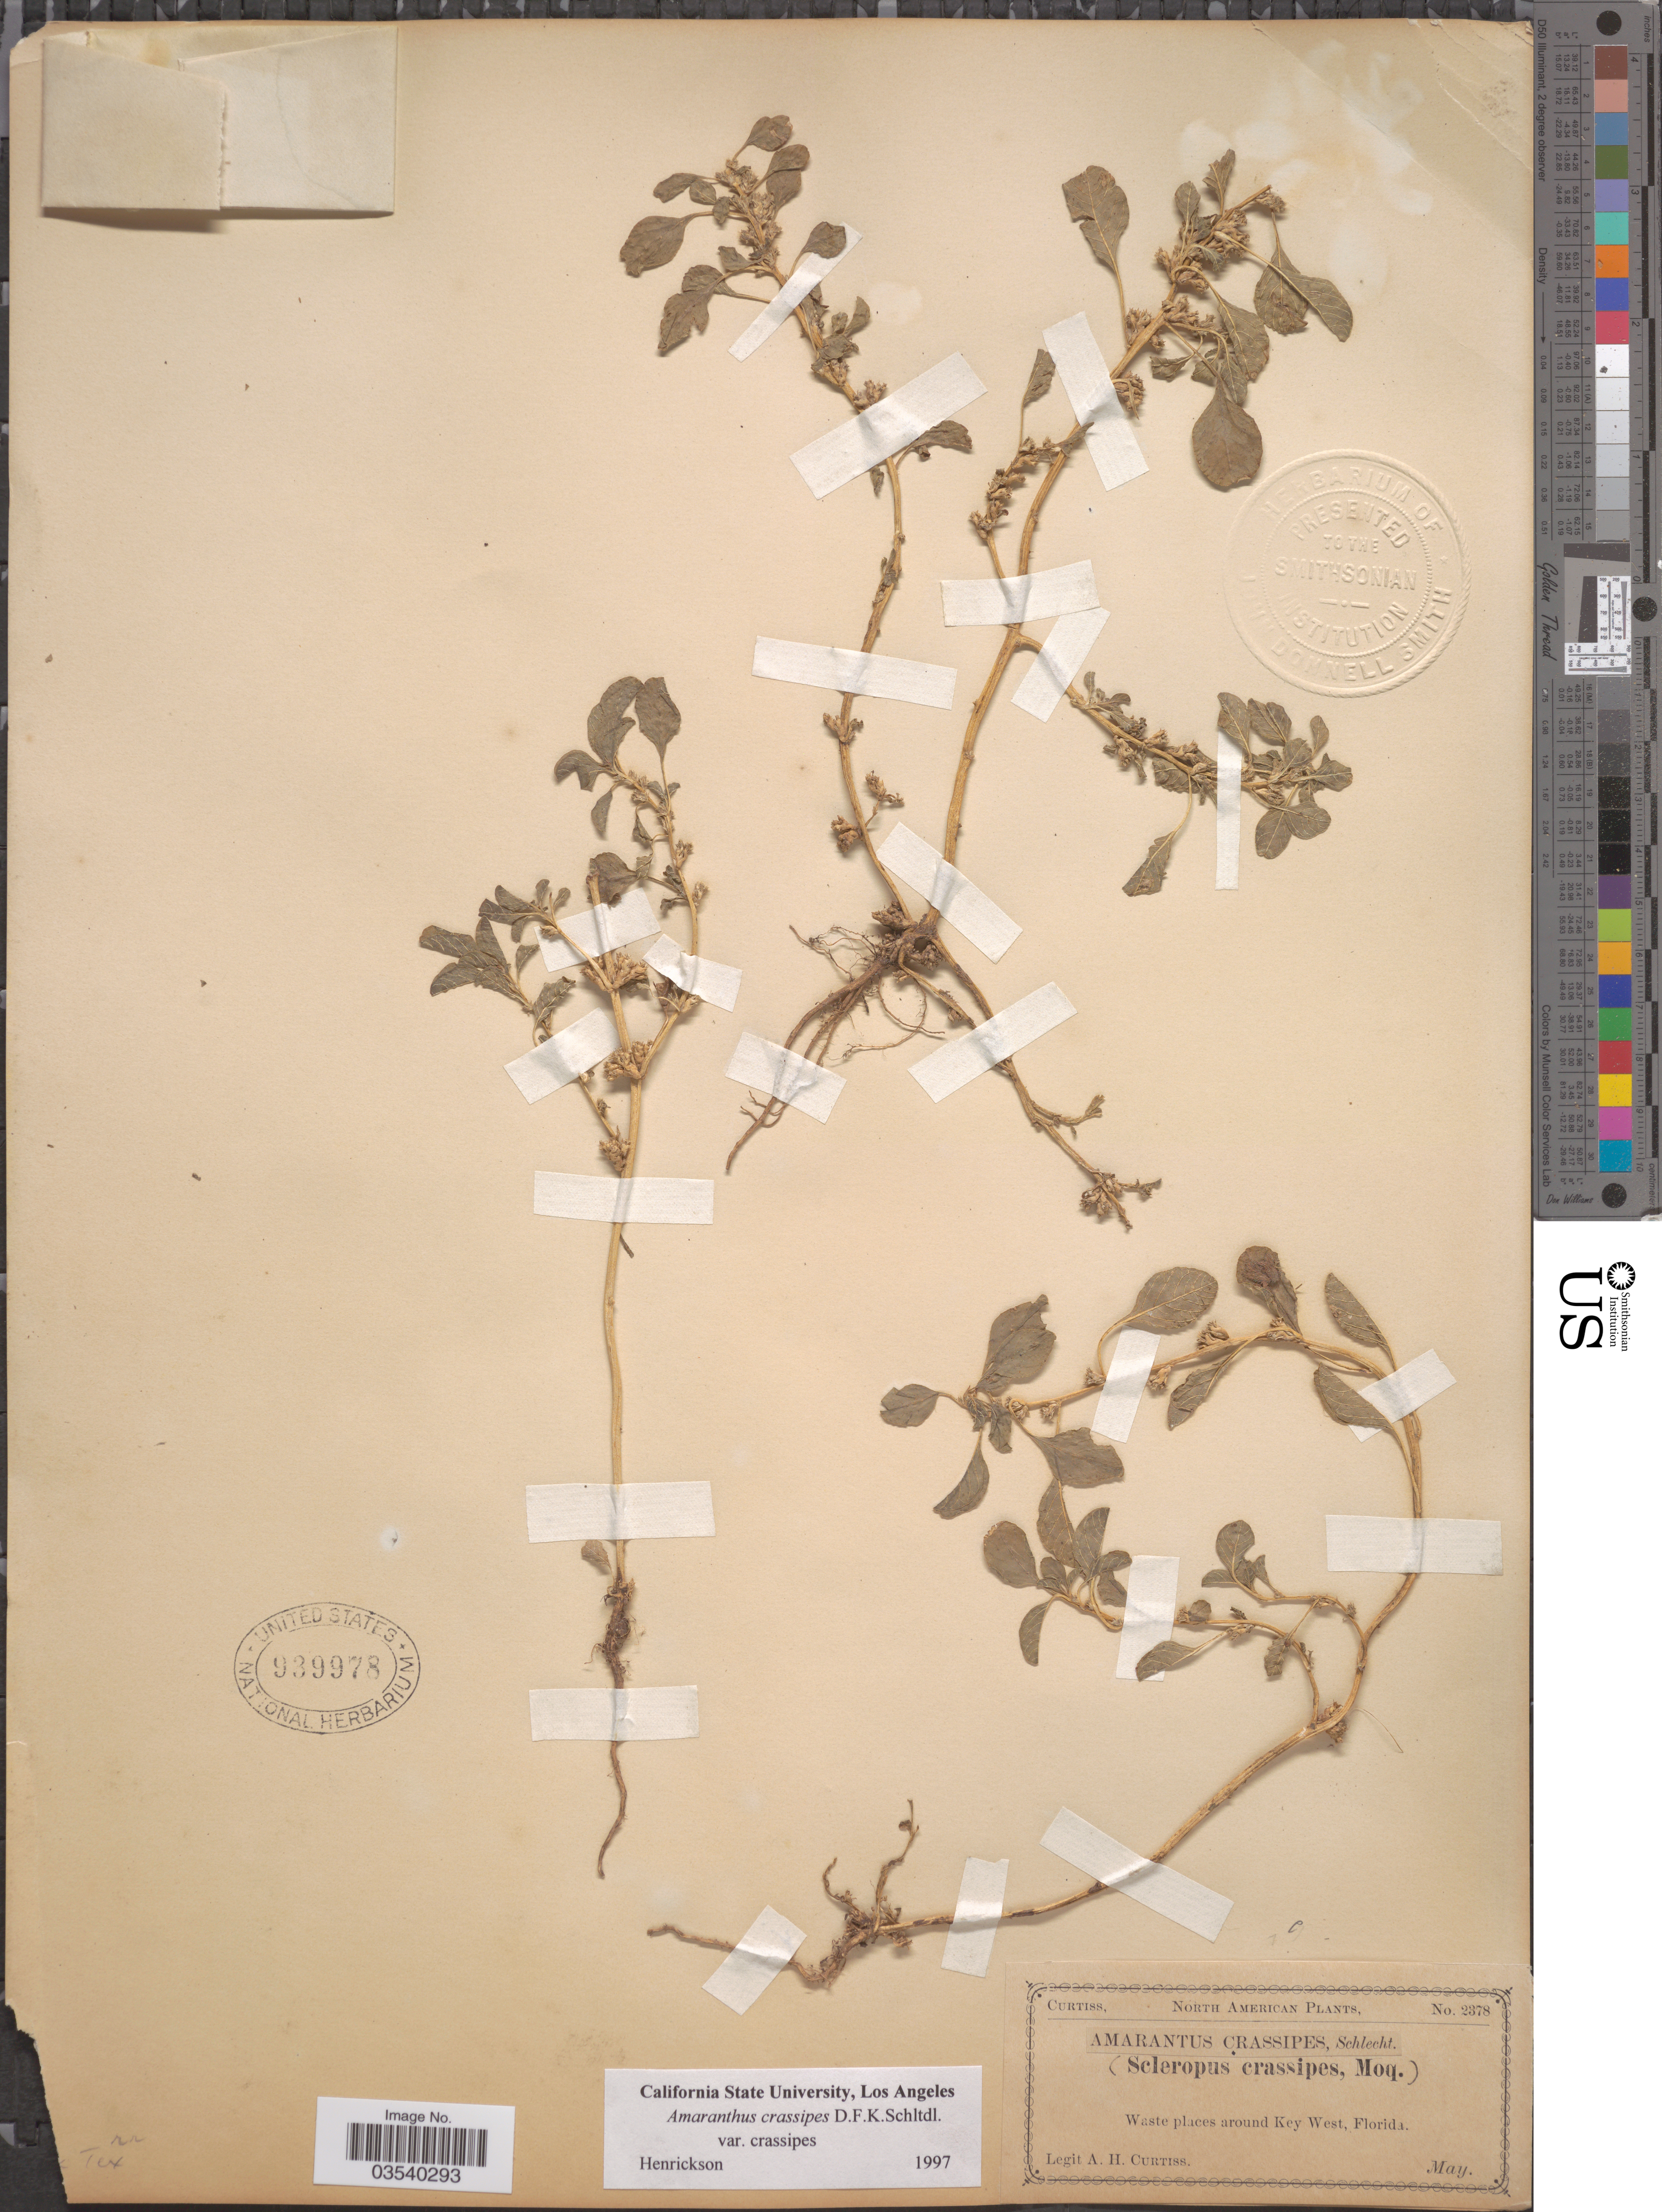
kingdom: Plantae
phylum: Tracheophyta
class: Magnoliopsida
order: Caryophyllales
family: Amaranthaceae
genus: Amaranthus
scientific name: Amaranthus crassipes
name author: Schltdl.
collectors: A. H. Curtiss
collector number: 2378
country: United States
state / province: Florida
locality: Waste places around Key West.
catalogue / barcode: US 939978